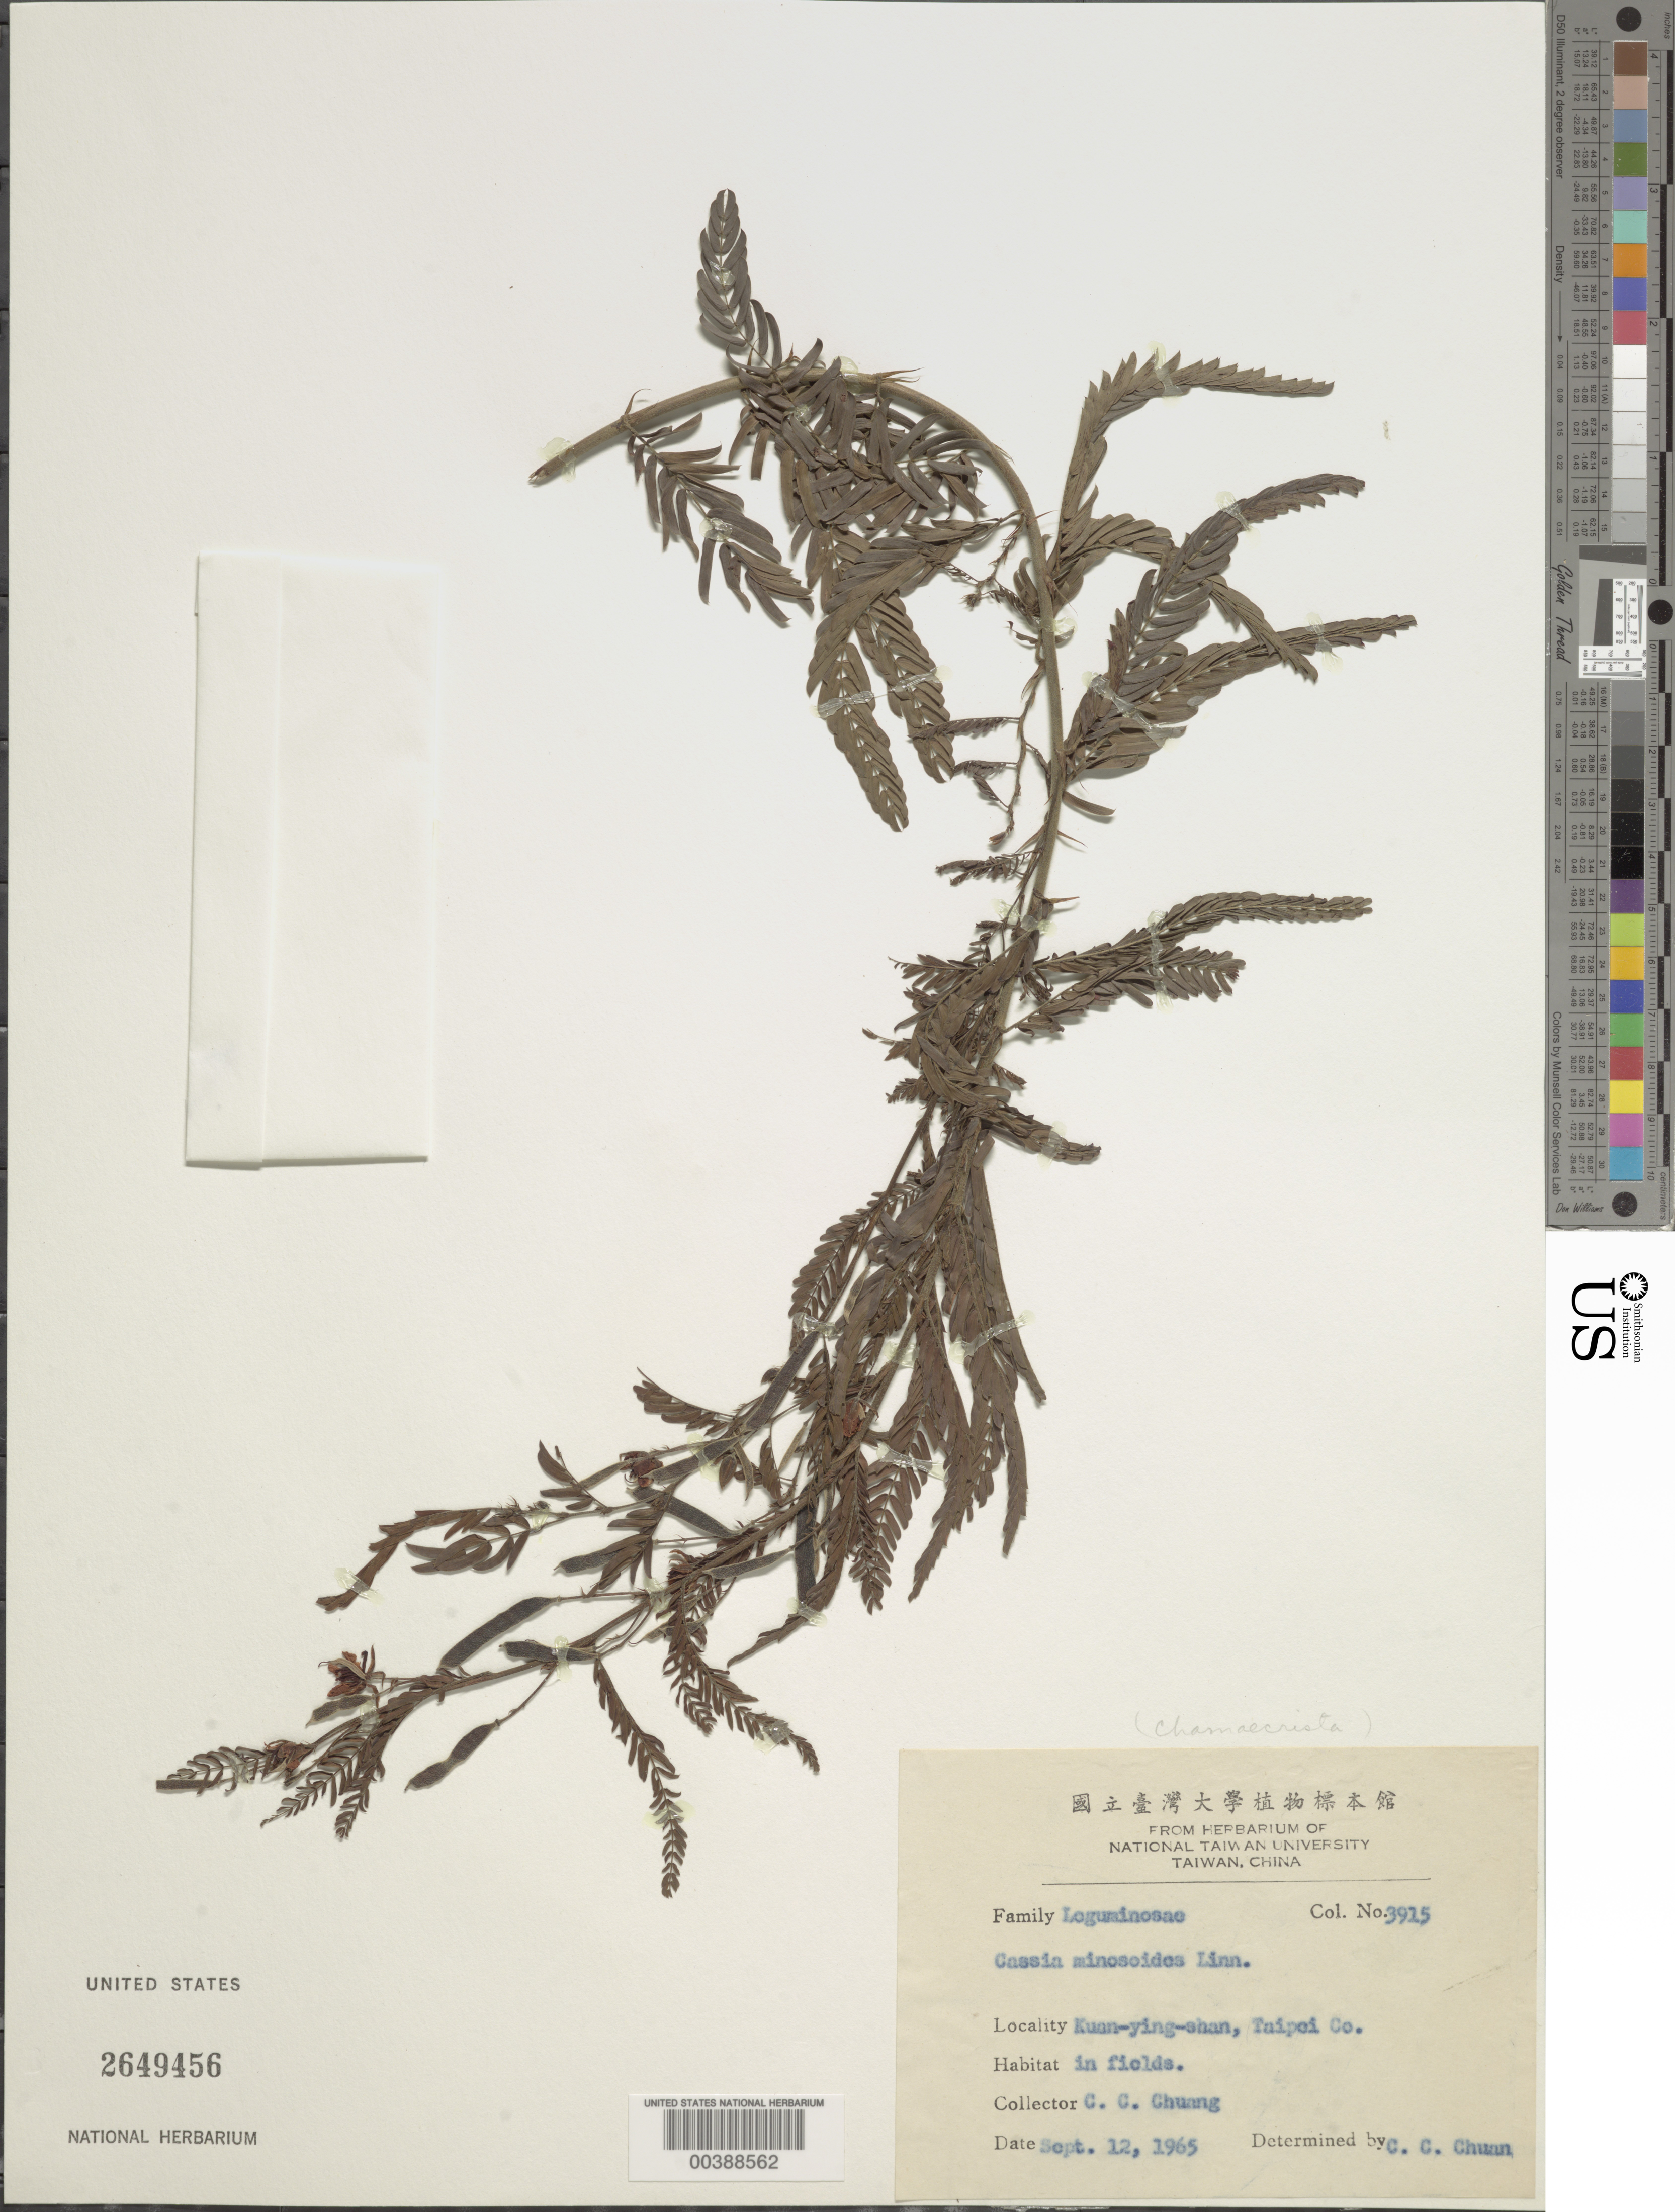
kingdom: Plantae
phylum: Tracheophyta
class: Magnoliopsida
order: Fabales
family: Fabaceae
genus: Chamaecrista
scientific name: Chamaecrista mimosoides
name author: (L.) Greene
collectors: C. C. Chuang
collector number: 3915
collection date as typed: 12 Sep 1965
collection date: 1965-09-12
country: Taiwan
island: Taiwan [Formosa]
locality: Kuan-ying-shan, taipei co.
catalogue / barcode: US 2649456